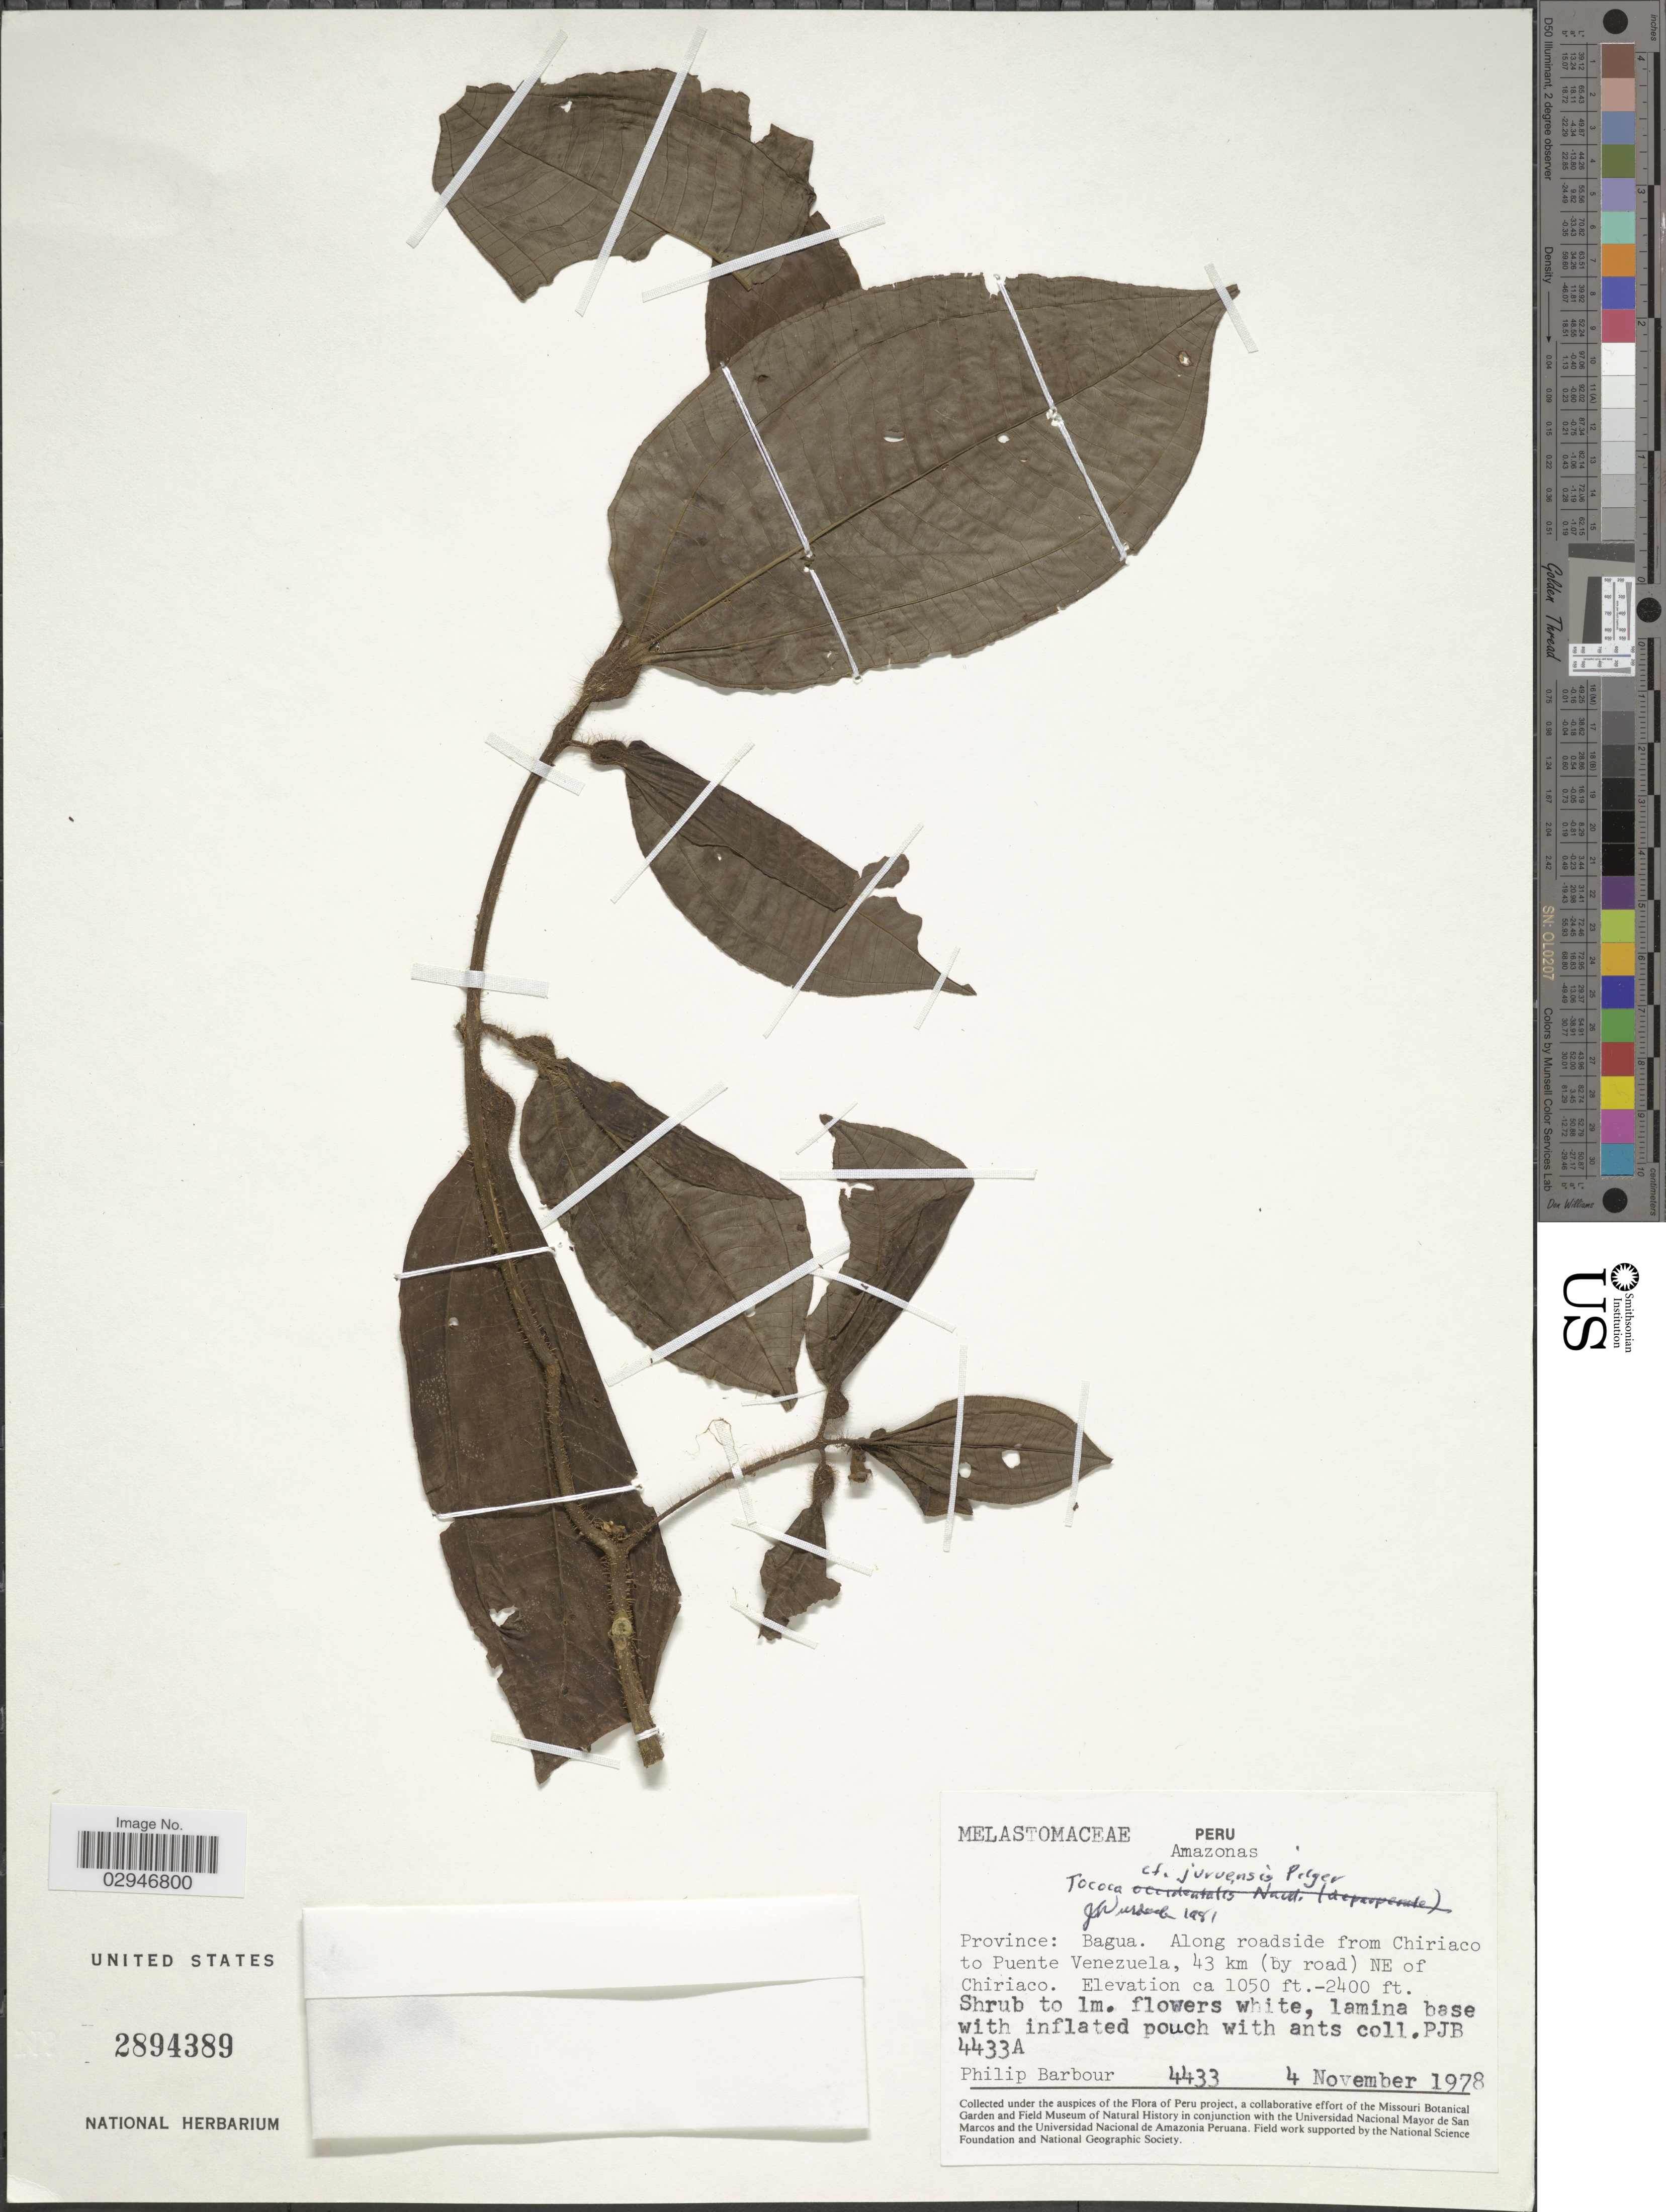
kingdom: Plantae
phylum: Tracheophyta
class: Magnoliopsida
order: Myrtales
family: Melastomataceae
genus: Tococa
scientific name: Tococa juruensis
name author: Pilg.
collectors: P. Barbour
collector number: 4433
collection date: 1978-11-04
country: Peru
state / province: Amazonas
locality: Province: Bagua. Along roadside from Chiriaco to Puente Venezuela, 43 km (by road) NE of Chiriaco.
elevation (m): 320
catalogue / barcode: US 2894389